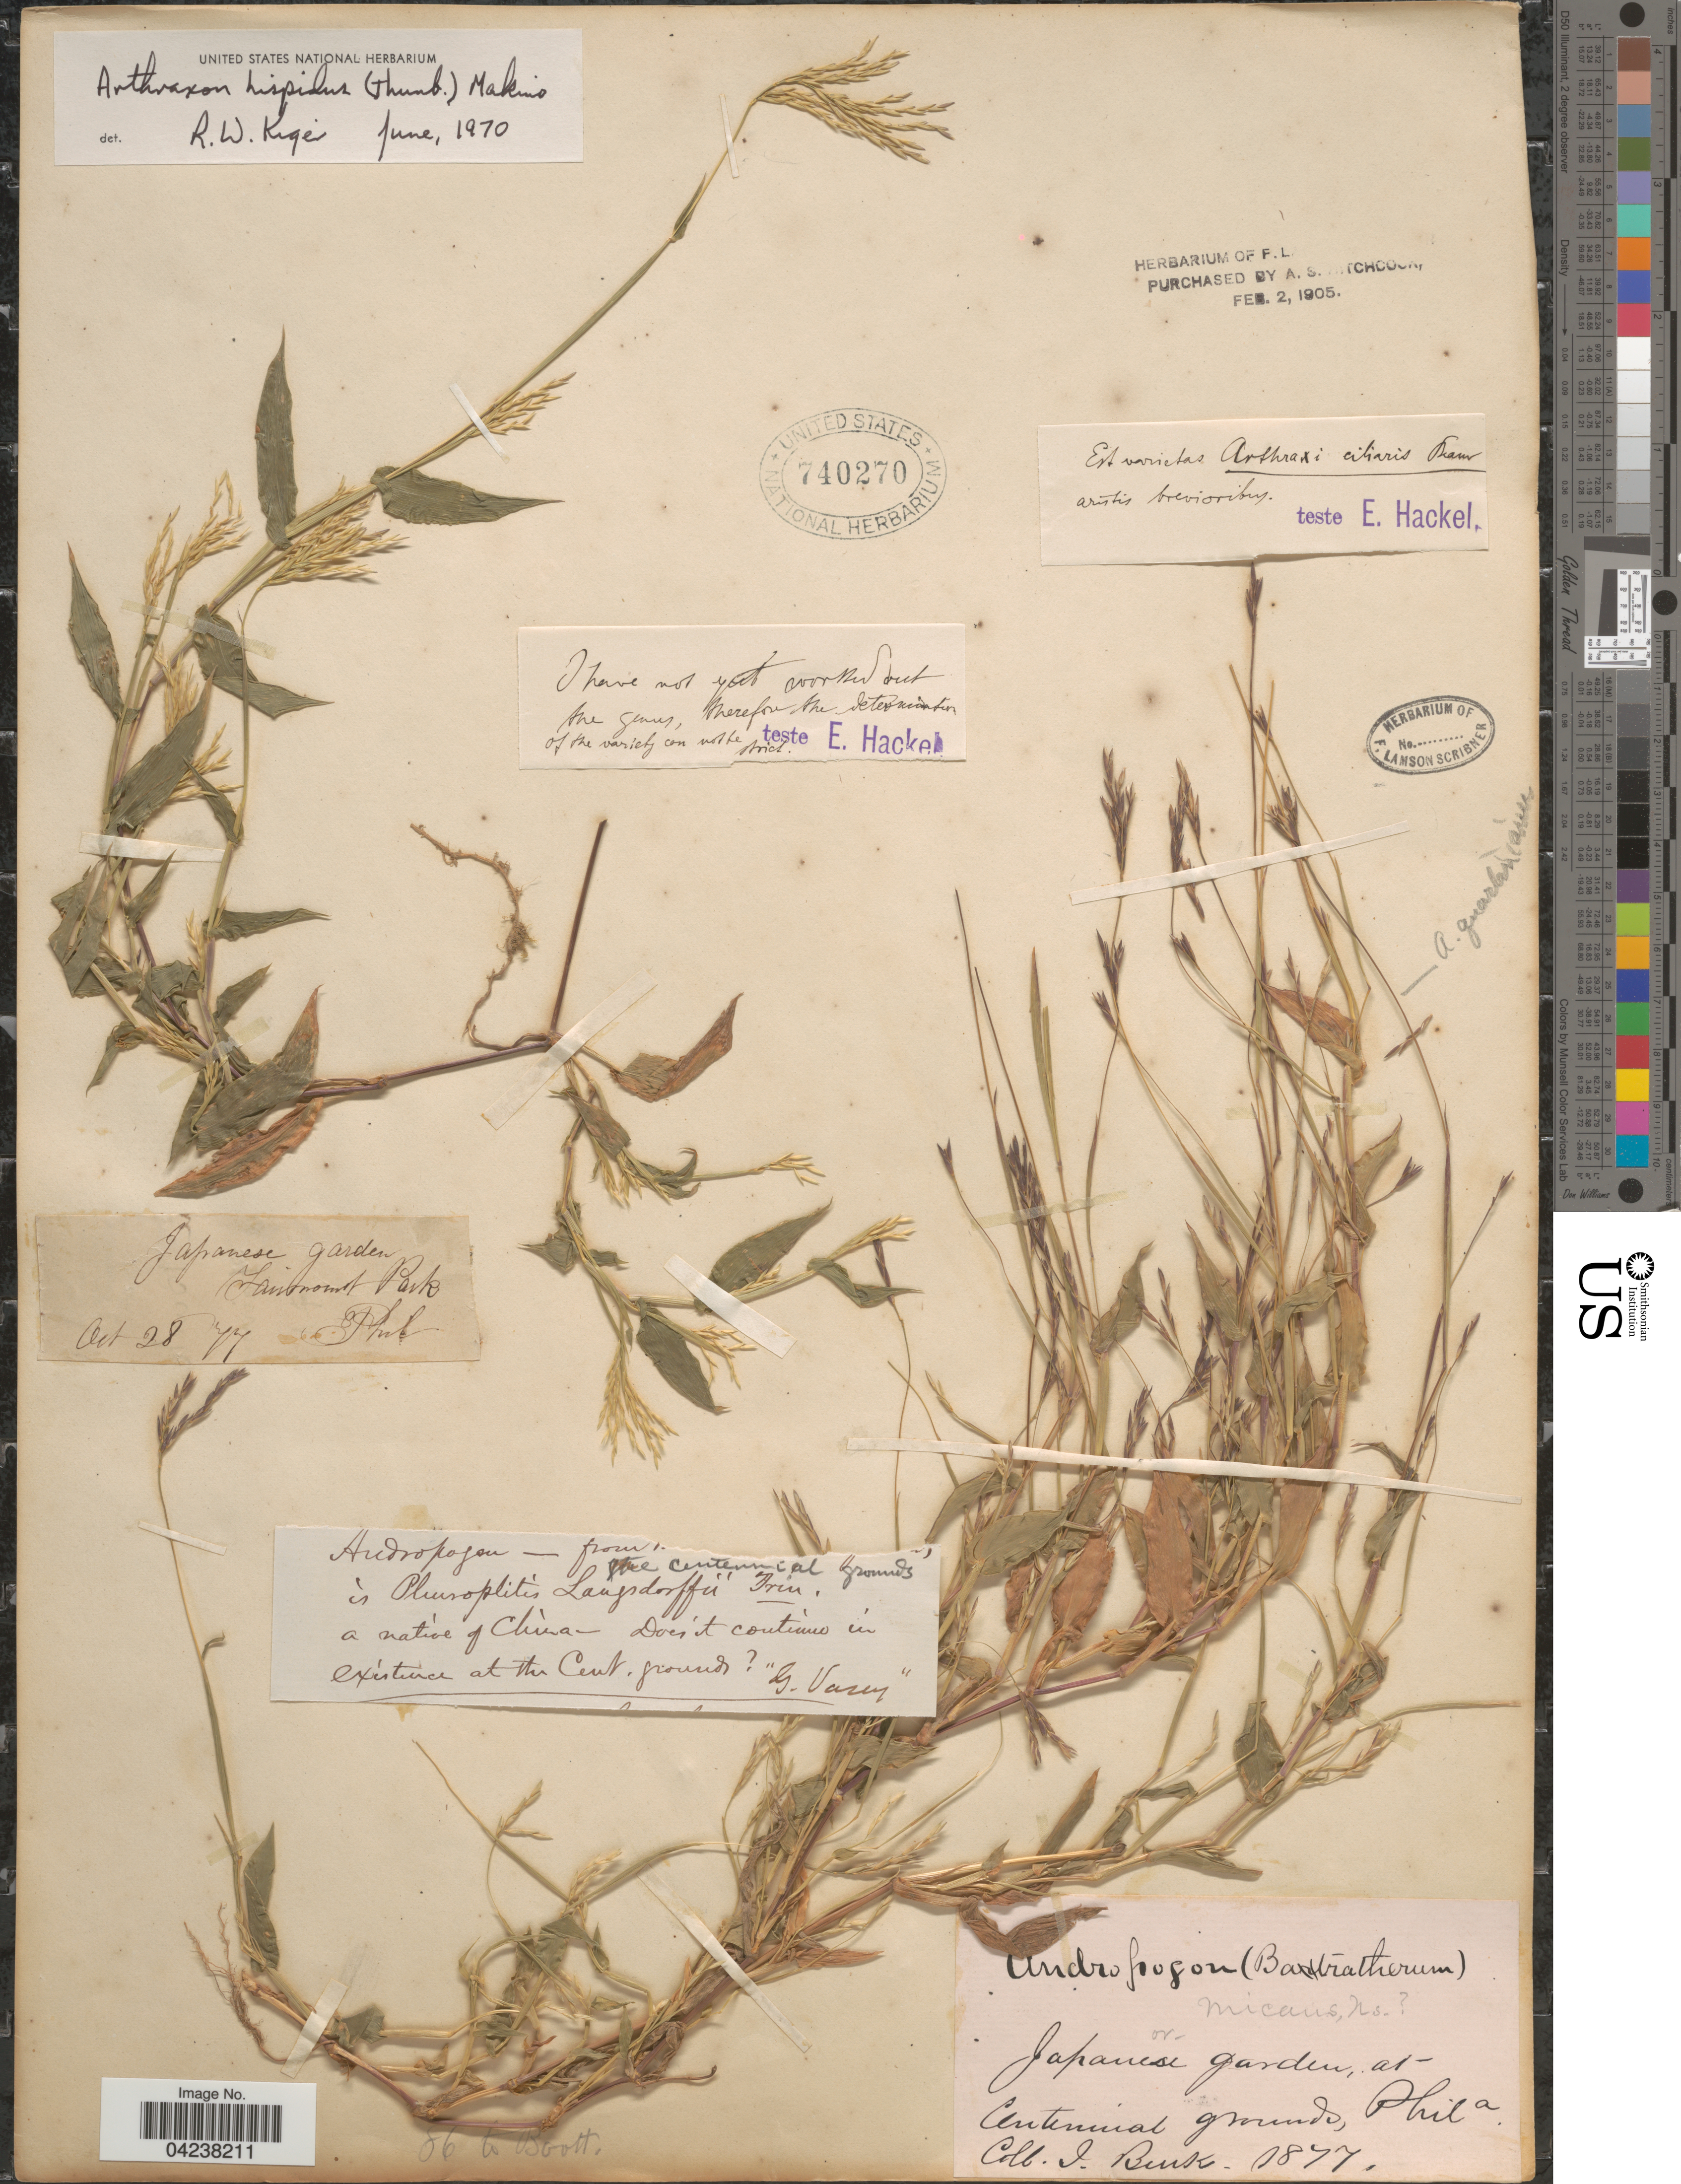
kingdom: Plantae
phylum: Tracheophyta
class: Liliopsida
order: Poales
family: Poaceae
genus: Arthraxon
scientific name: Arthraxon hispidus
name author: (Thunb.) Makino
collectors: I. Bunke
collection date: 1977-10-28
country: United States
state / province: Pennsylvania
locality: Fairmont Park. Phila.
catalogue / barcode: US 740270